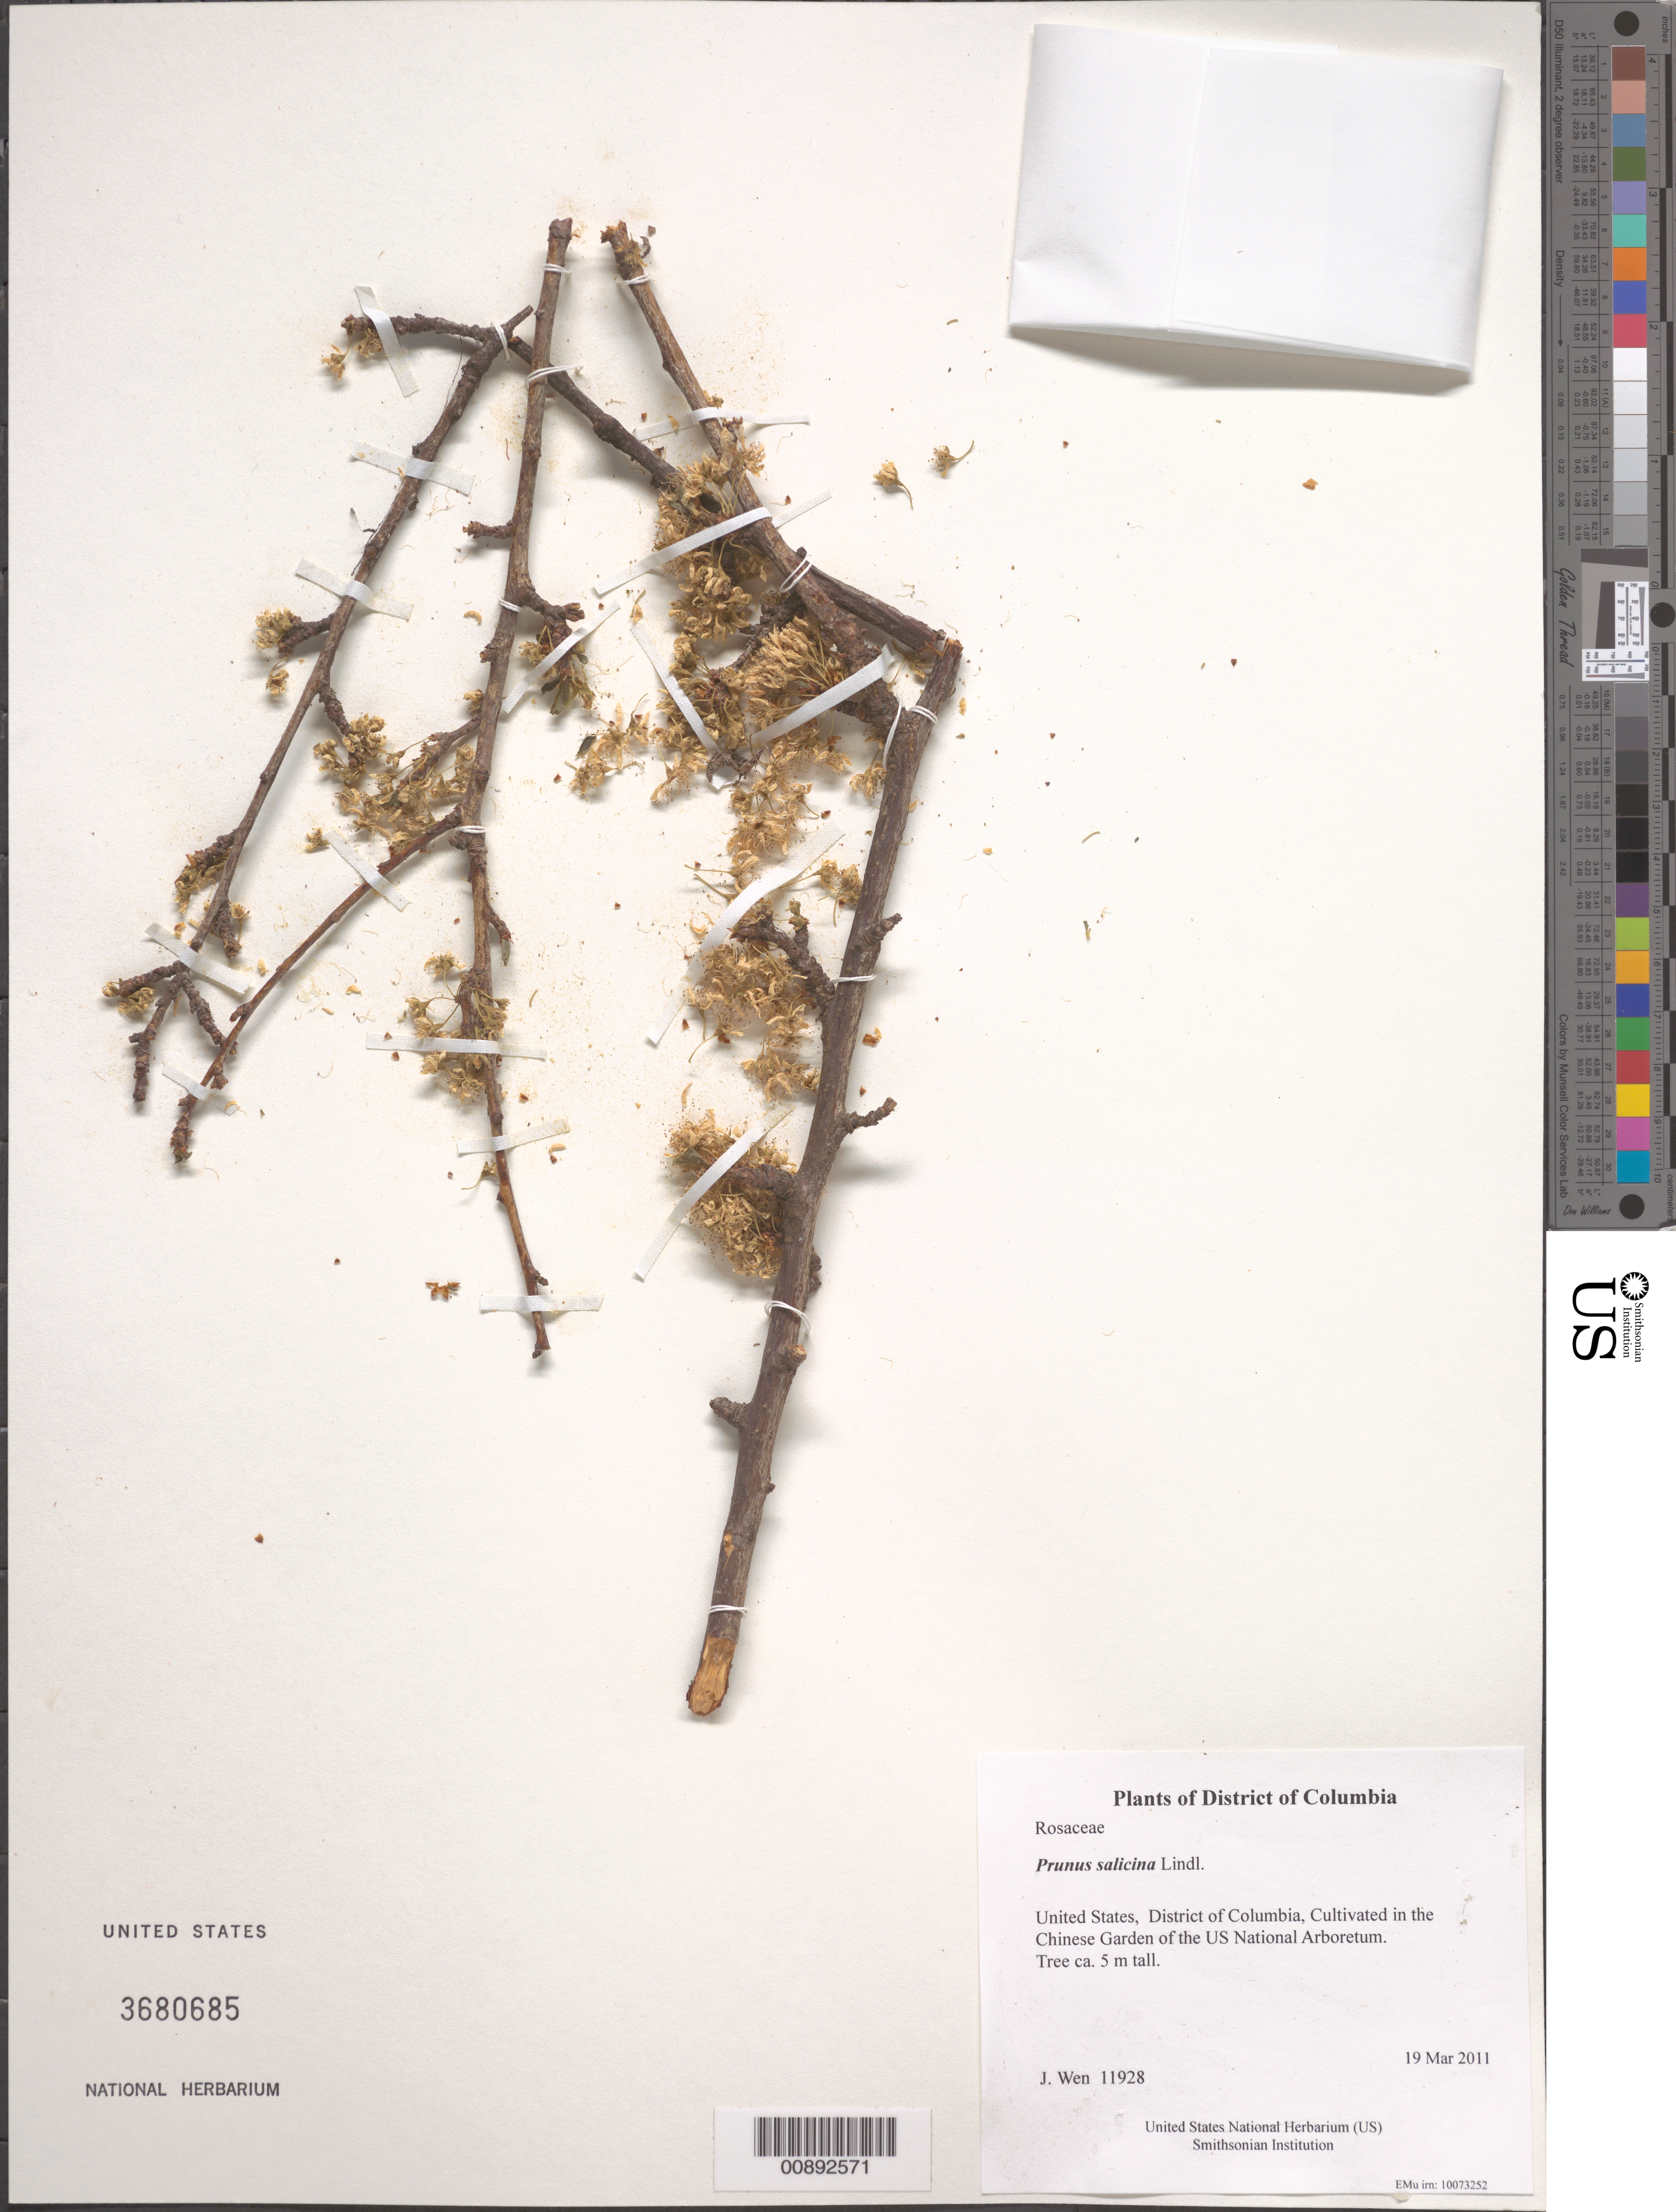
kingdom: Plantae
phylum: Tracheophyta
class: Magnoliopsida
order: Rosales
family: Rosaceae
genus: Prunus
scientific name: Prunus salicina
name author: Lindl.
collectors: J. Wen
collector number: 11928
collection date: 2011-03-19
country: United States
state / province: District of Columbia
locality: Cultivated in the Chinese Garden of the US National Arboretum.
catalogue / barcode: US 3680685